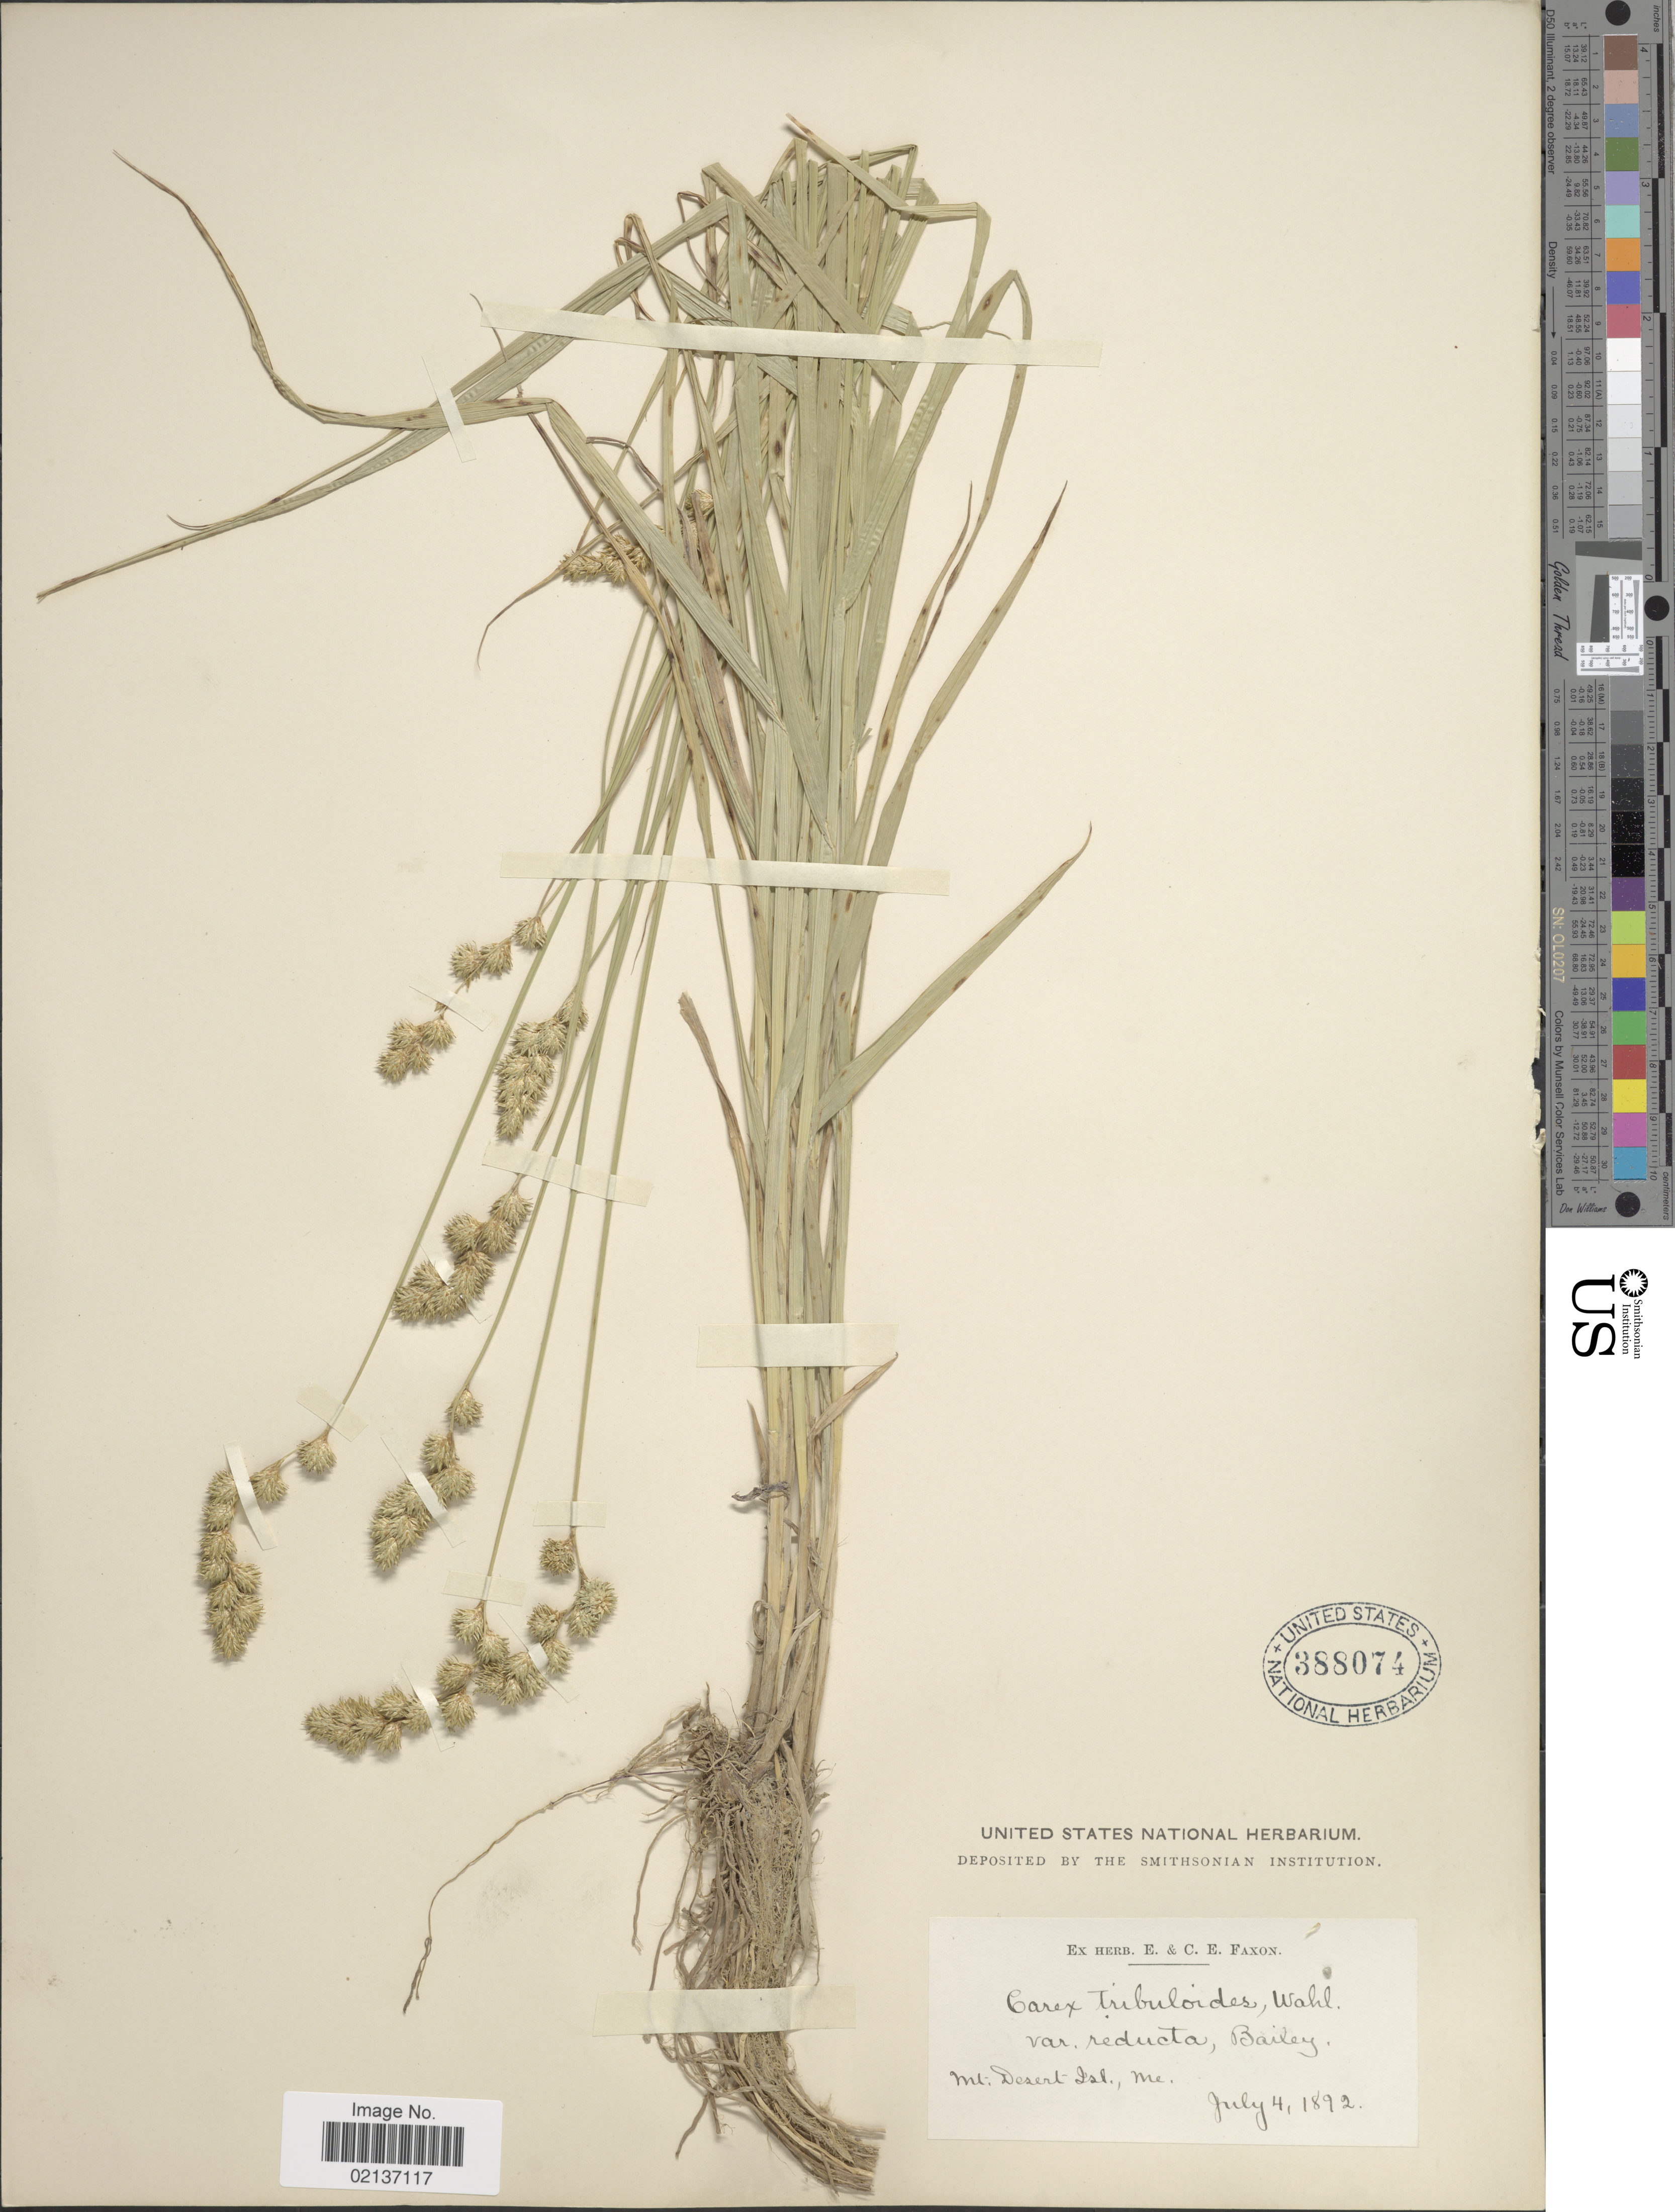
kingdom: Plantae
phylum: Tracheophyta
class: Liliopsida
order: Poales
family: Cyperaceae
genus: Carex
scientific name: Carex tribuloides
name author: Wahlenb.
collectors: ex herb. E. & C.E. Faxon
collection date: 1892-07-04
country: United States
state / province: Maine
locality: Mt. Desert Isl.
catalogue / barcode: US 388074